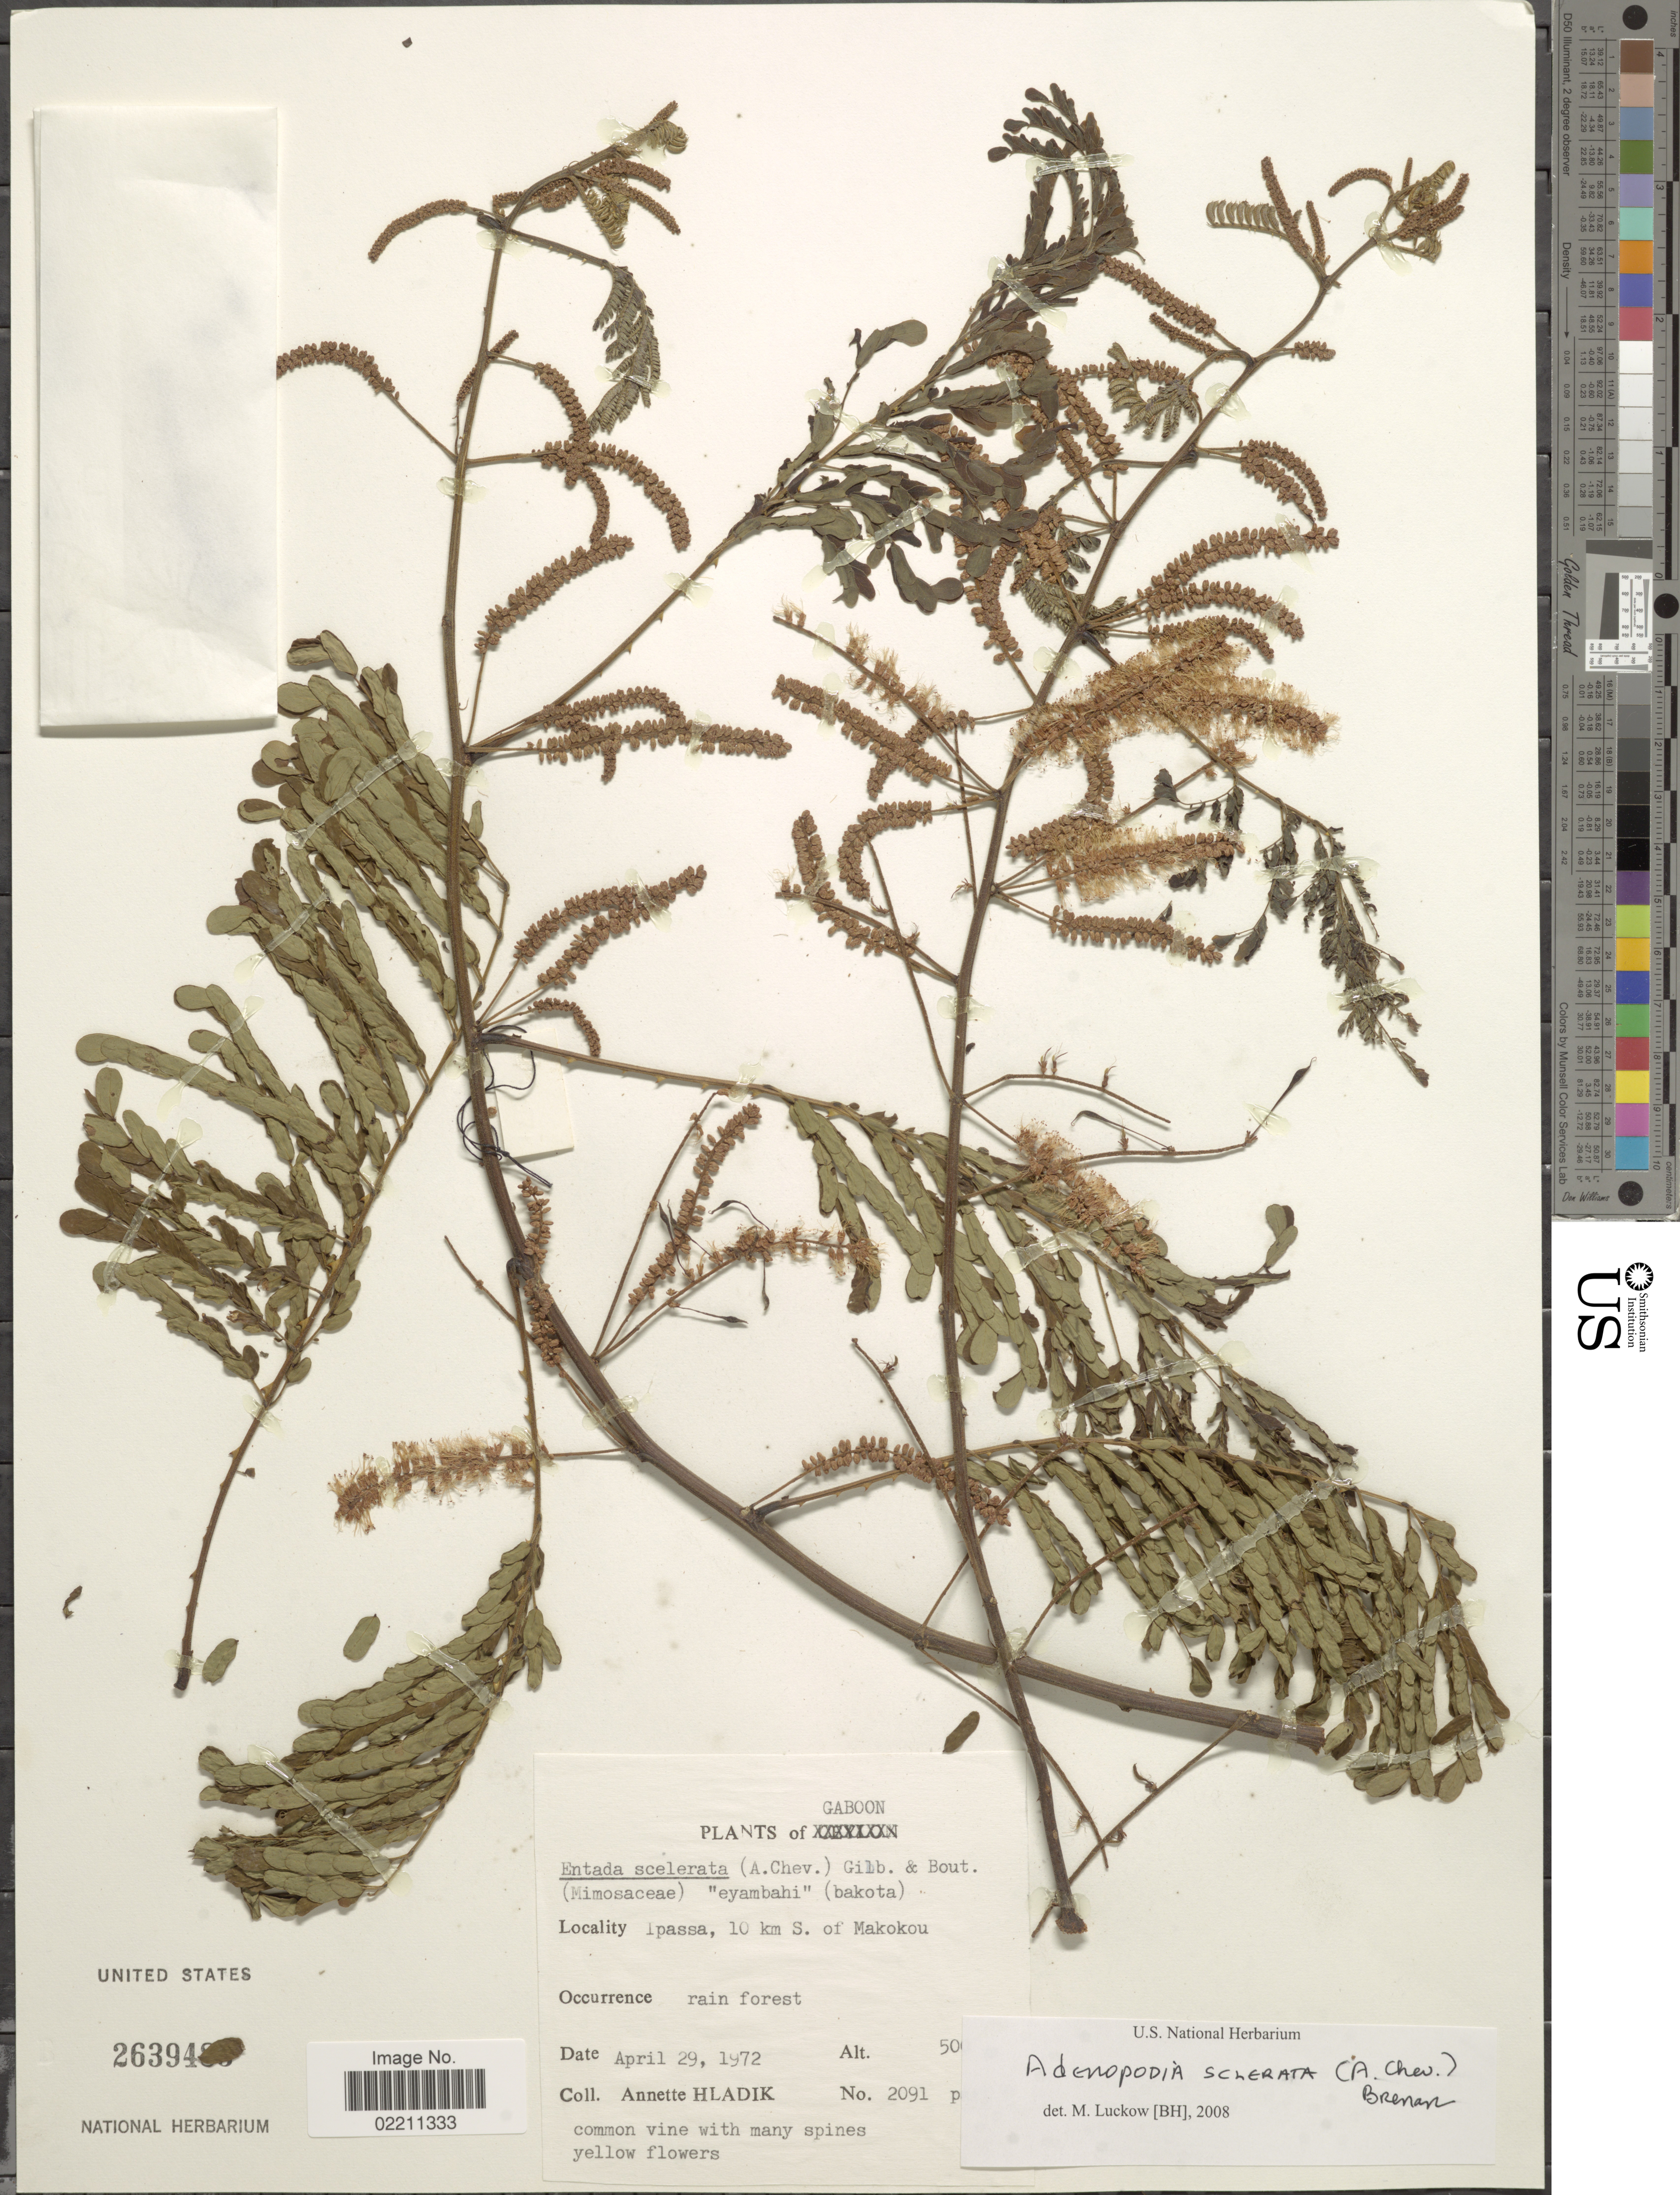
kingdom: Plantae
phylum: Tracheophyta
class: Magnoliopsida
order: Fabales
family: Fabaceae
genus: Adenopodia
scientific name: Adenopodia scelerata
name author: (A. Chev.) Brenan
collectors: A. Hladik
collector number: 2091p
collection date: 1972-04-29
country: Gabon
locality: Gaboon, Ipassa 10 km S. of Makaokou.